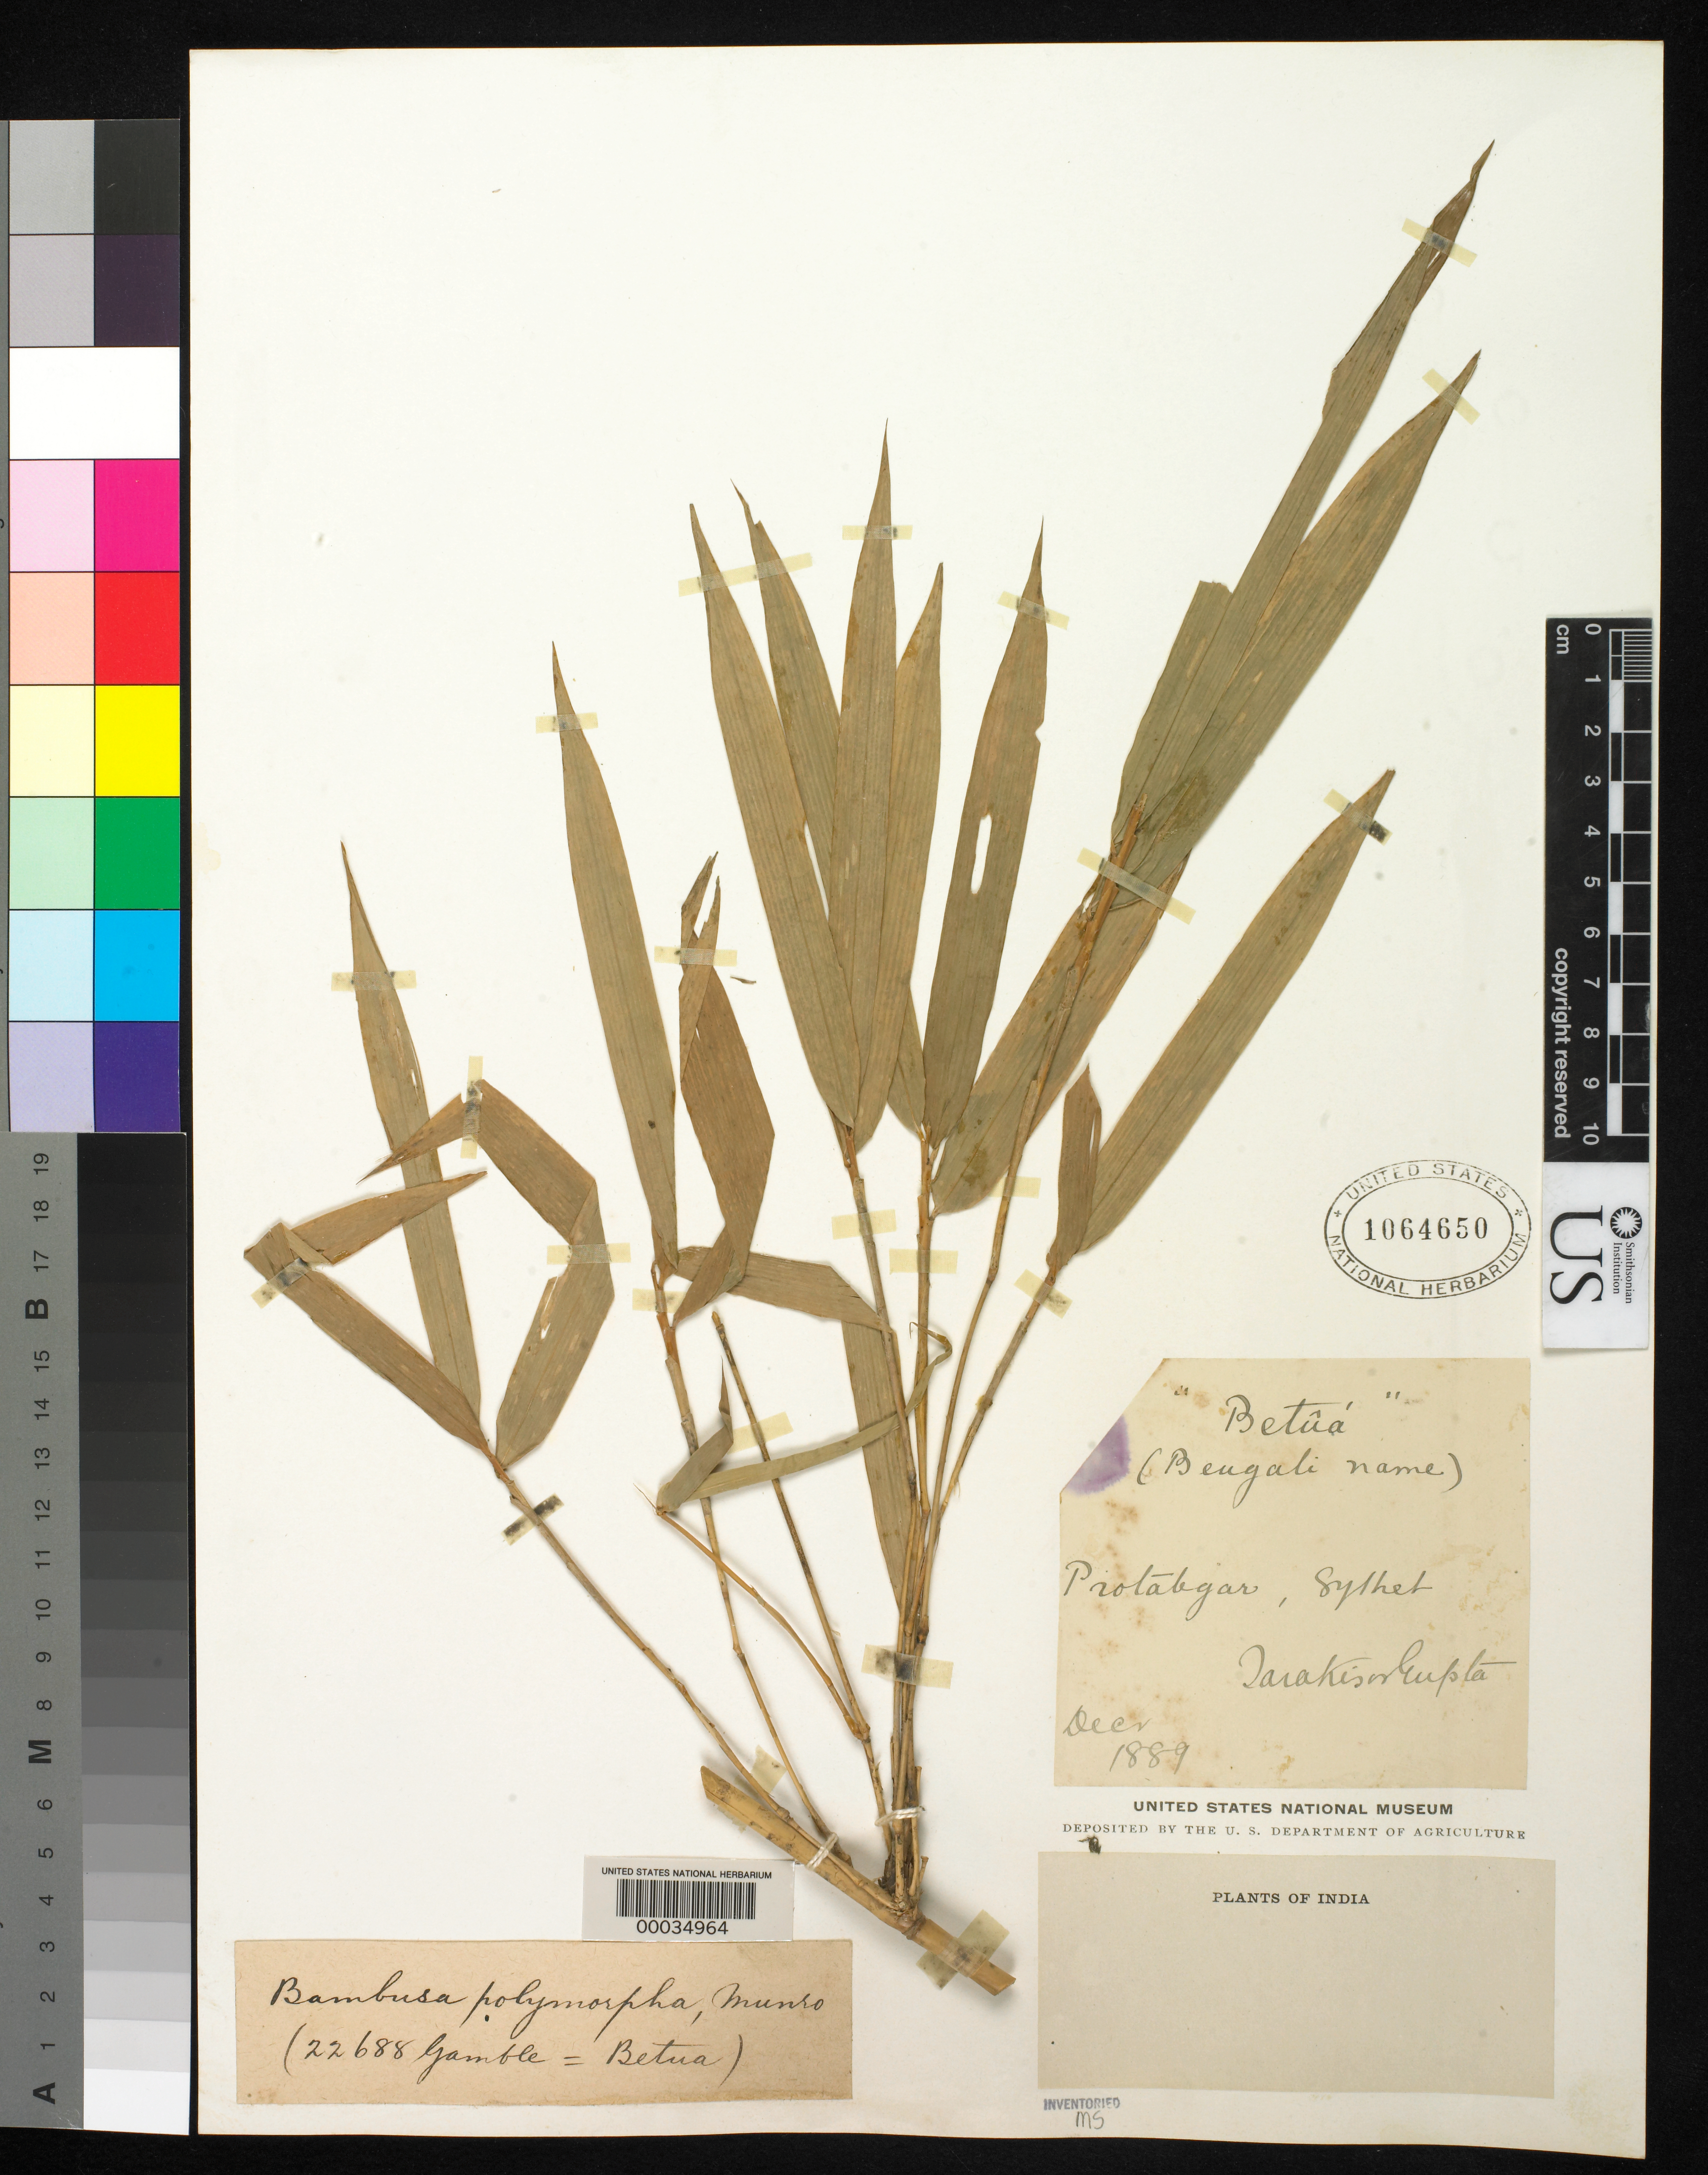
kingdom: Plantae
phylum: Tracheophyta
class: Liliopsida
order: Poales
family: Poaceae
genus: Bambusa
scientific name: Bambusa polymorpha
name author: Munro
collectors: -. Eupta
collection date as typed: Dec 1889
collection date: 1889-12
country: India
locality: Protabgar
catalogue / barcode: US 1064650